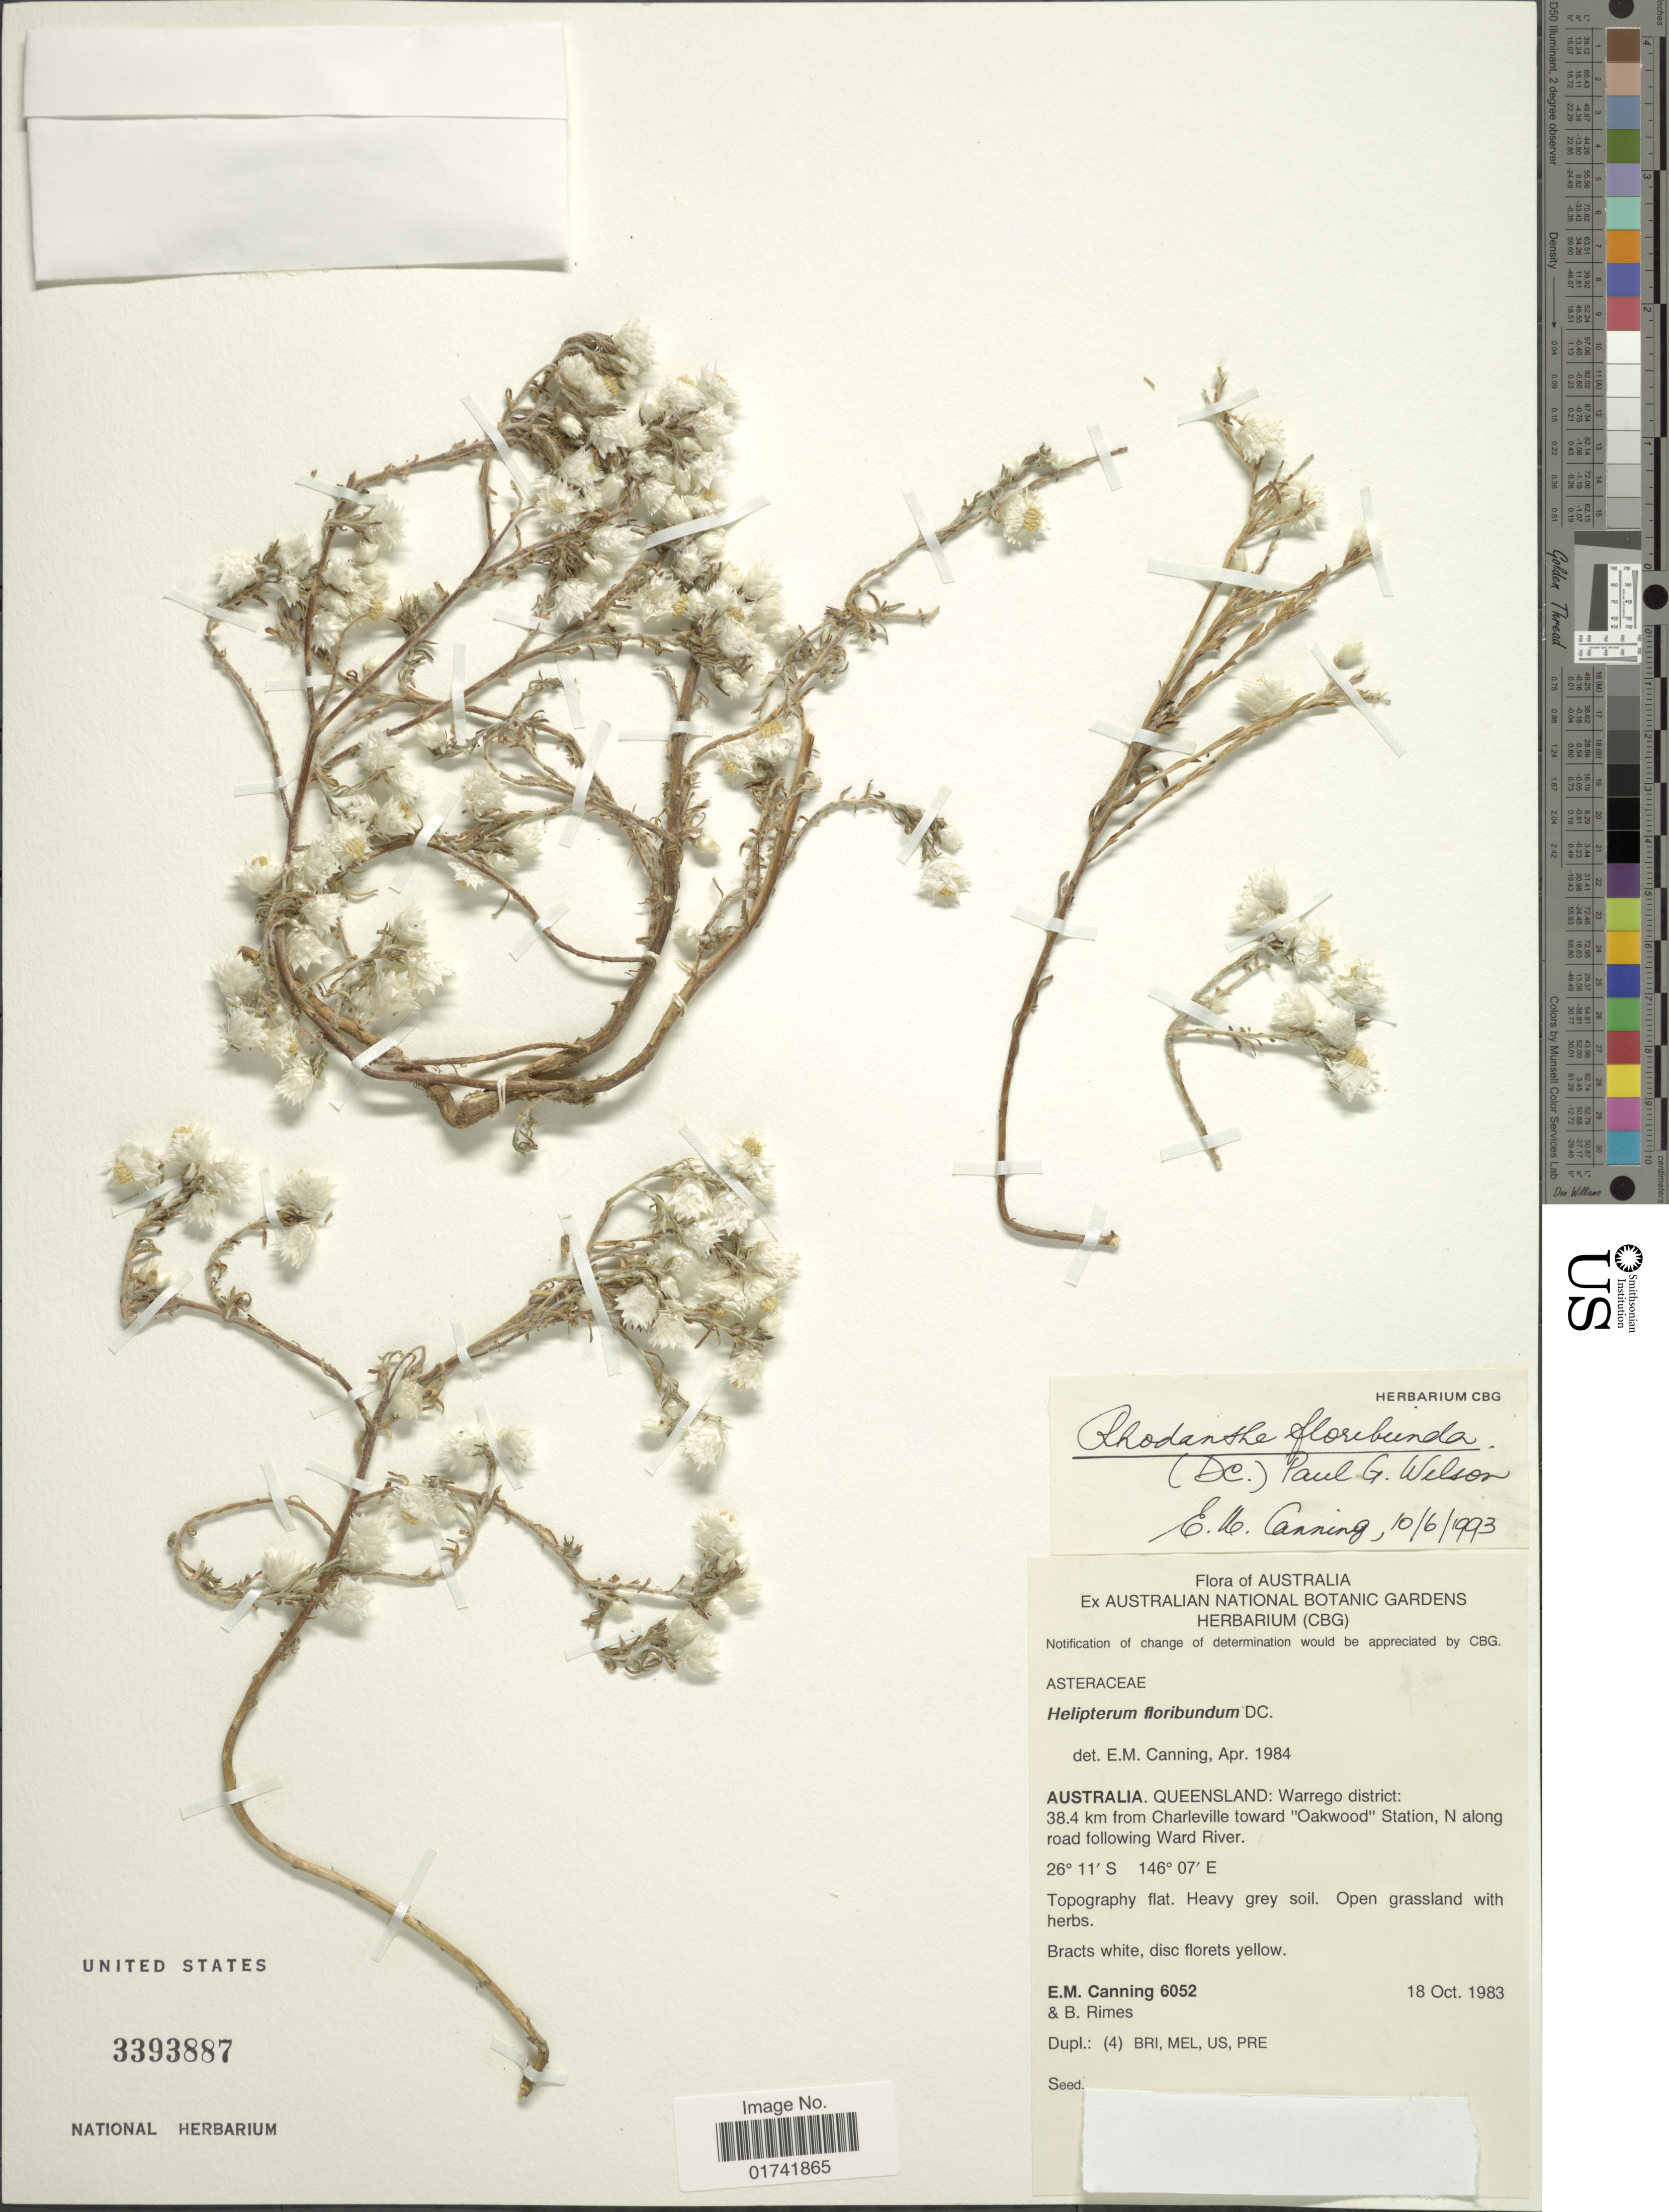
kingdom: Plantae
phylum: Tracheophyta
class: Magnoliopsida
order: Asterales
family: Asteraceae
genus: Rhodanthe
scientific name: Rhodanthe floribunda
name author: (A. Cunn. ex DC.) Paul G. Wilson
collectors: E. Canning & B. Rimes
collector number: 6052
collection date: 1983-10-18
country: Australia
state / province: Queensland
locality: Warrego district: 38.4 km from Charleville toward "Oakwood"Station, N along road following Ward River.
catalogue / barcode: US 3393887